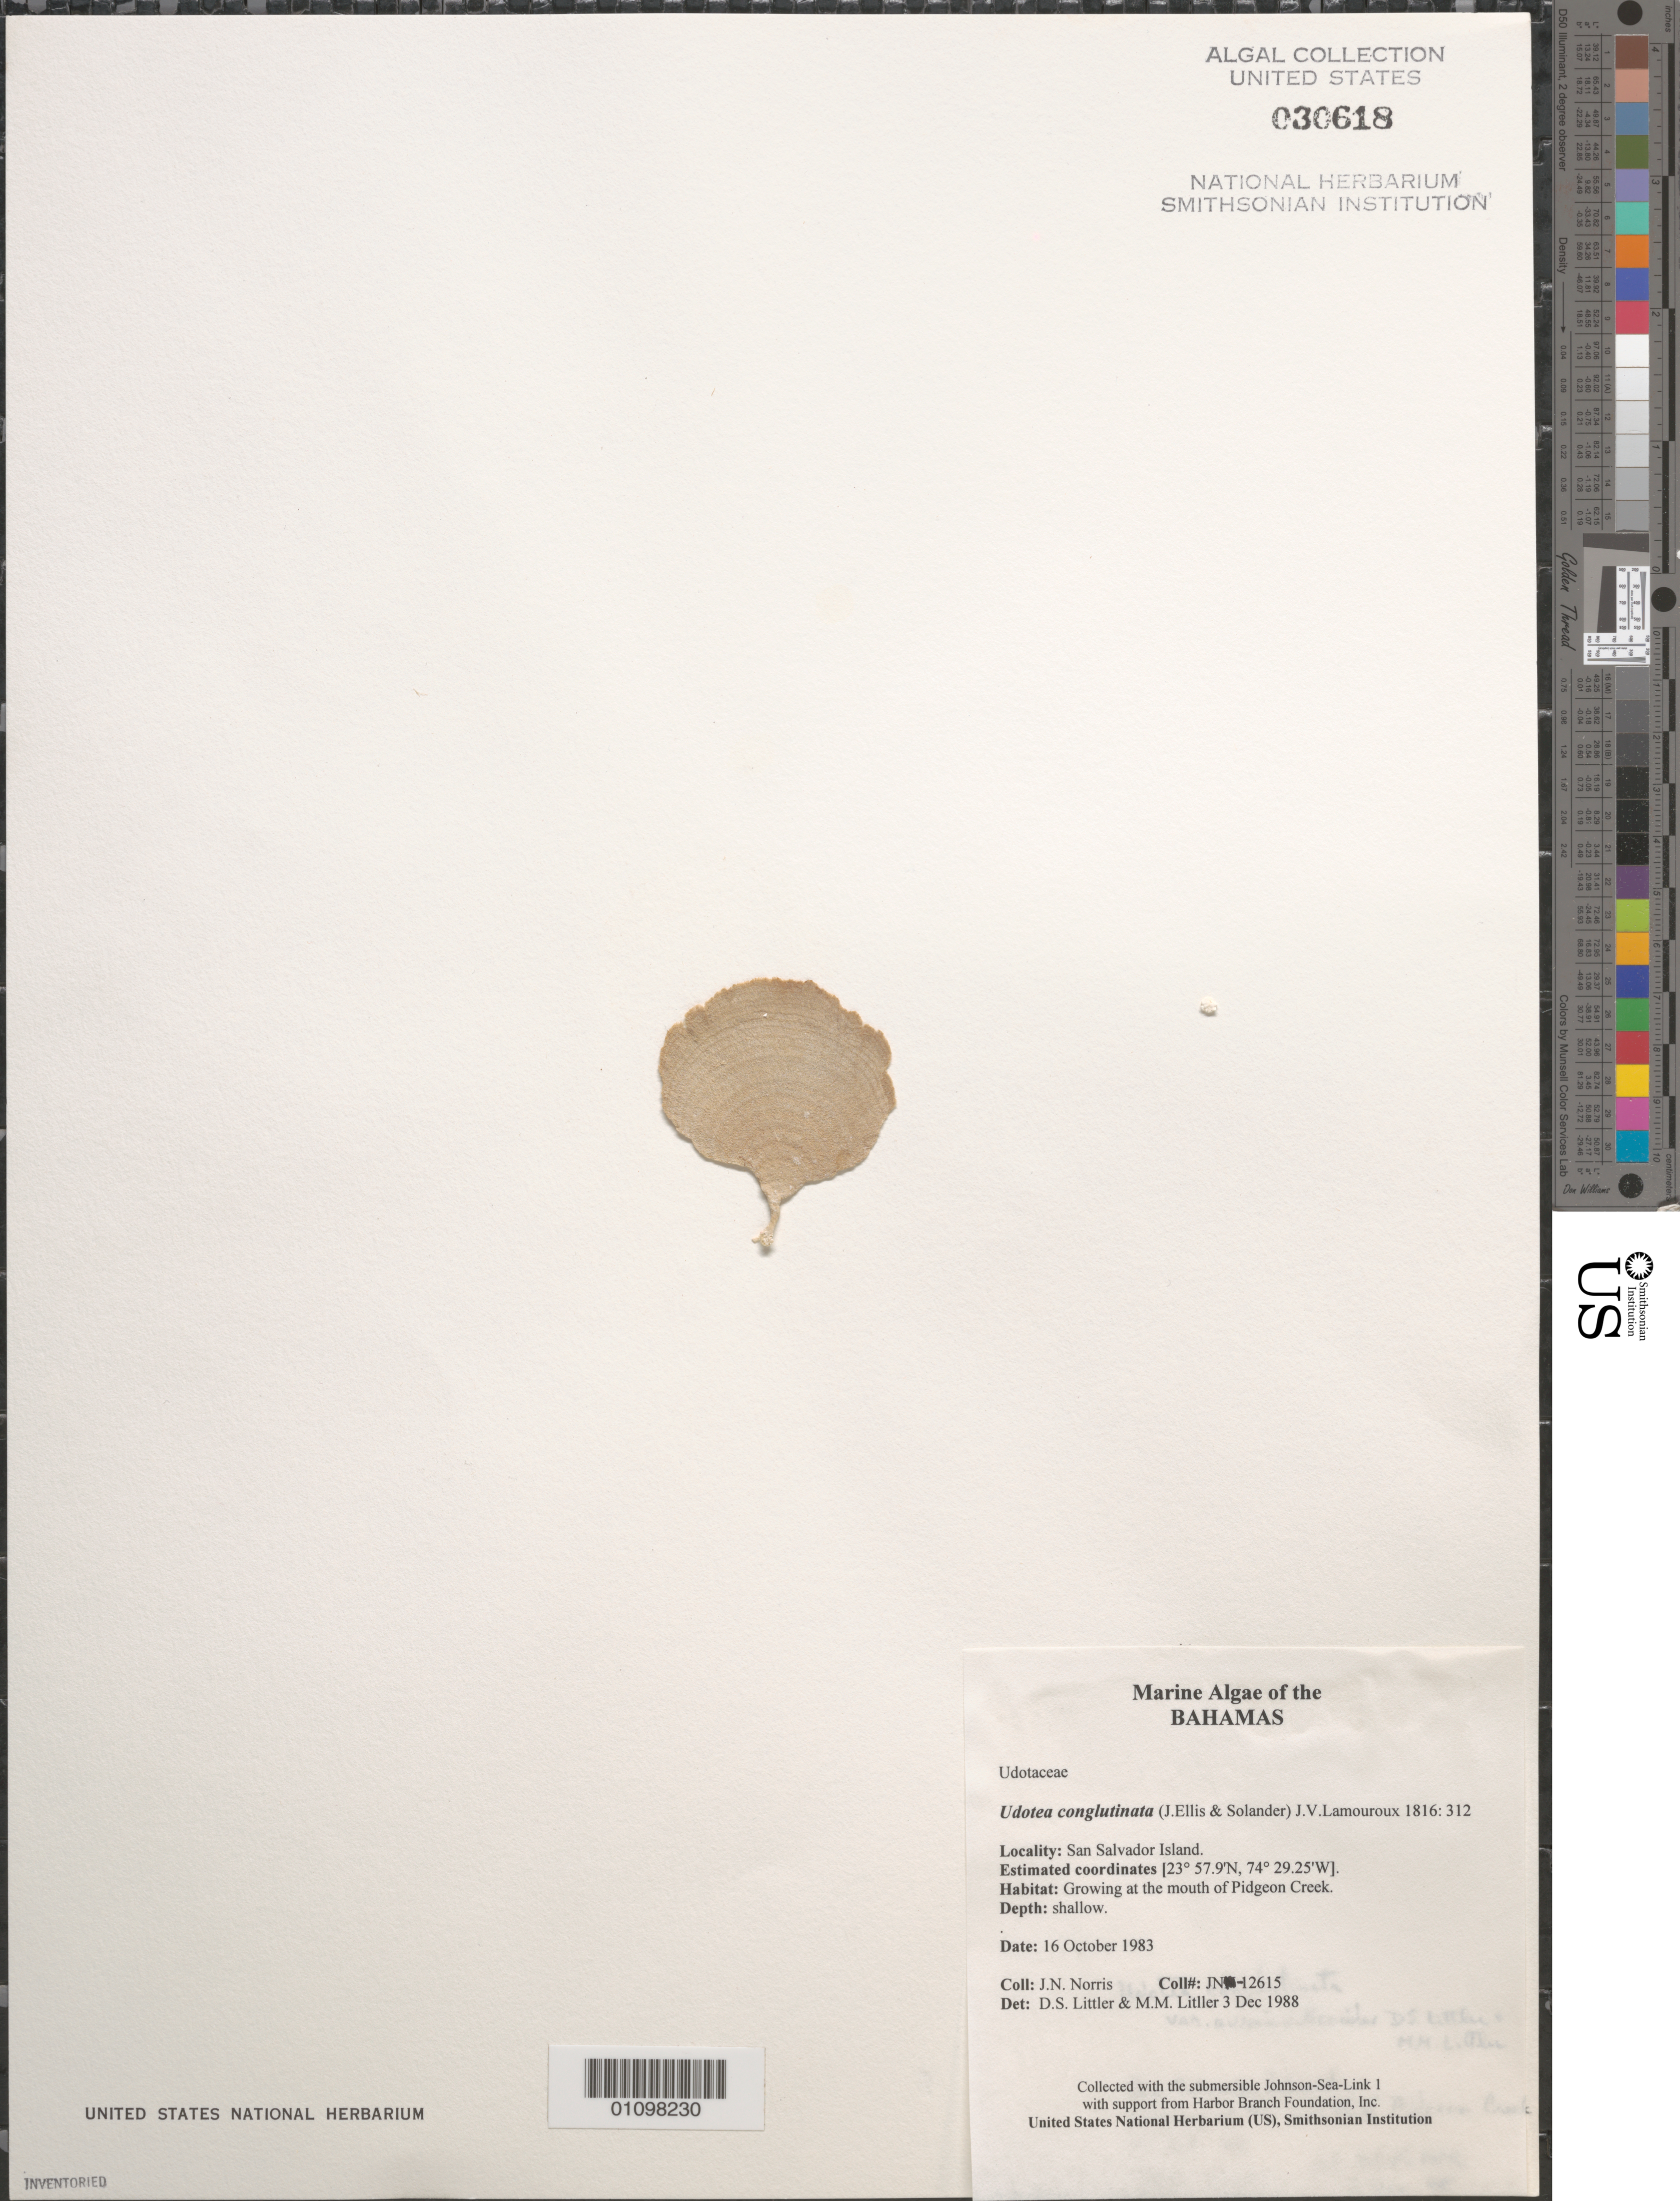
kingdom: Plantae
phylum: Chlorophyta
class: Ulvophyceae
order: Bryopsidales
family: Udoteaceae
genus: Udotea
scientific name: Udotea conglutinata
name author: (Ellis & Sol.) J.V.Lamouroux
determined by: Littler, D. S.; Littler, M. M.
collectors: J. N. Norris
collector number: JN-12615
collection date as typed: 16 Oct 1983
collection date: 1983-10-16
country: Bahamas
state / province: San Salvador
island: San Salvador Island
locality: Pidgeon Creek mouth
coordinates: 23 57.9'N, 74 29.25'W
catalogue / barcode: US 30618